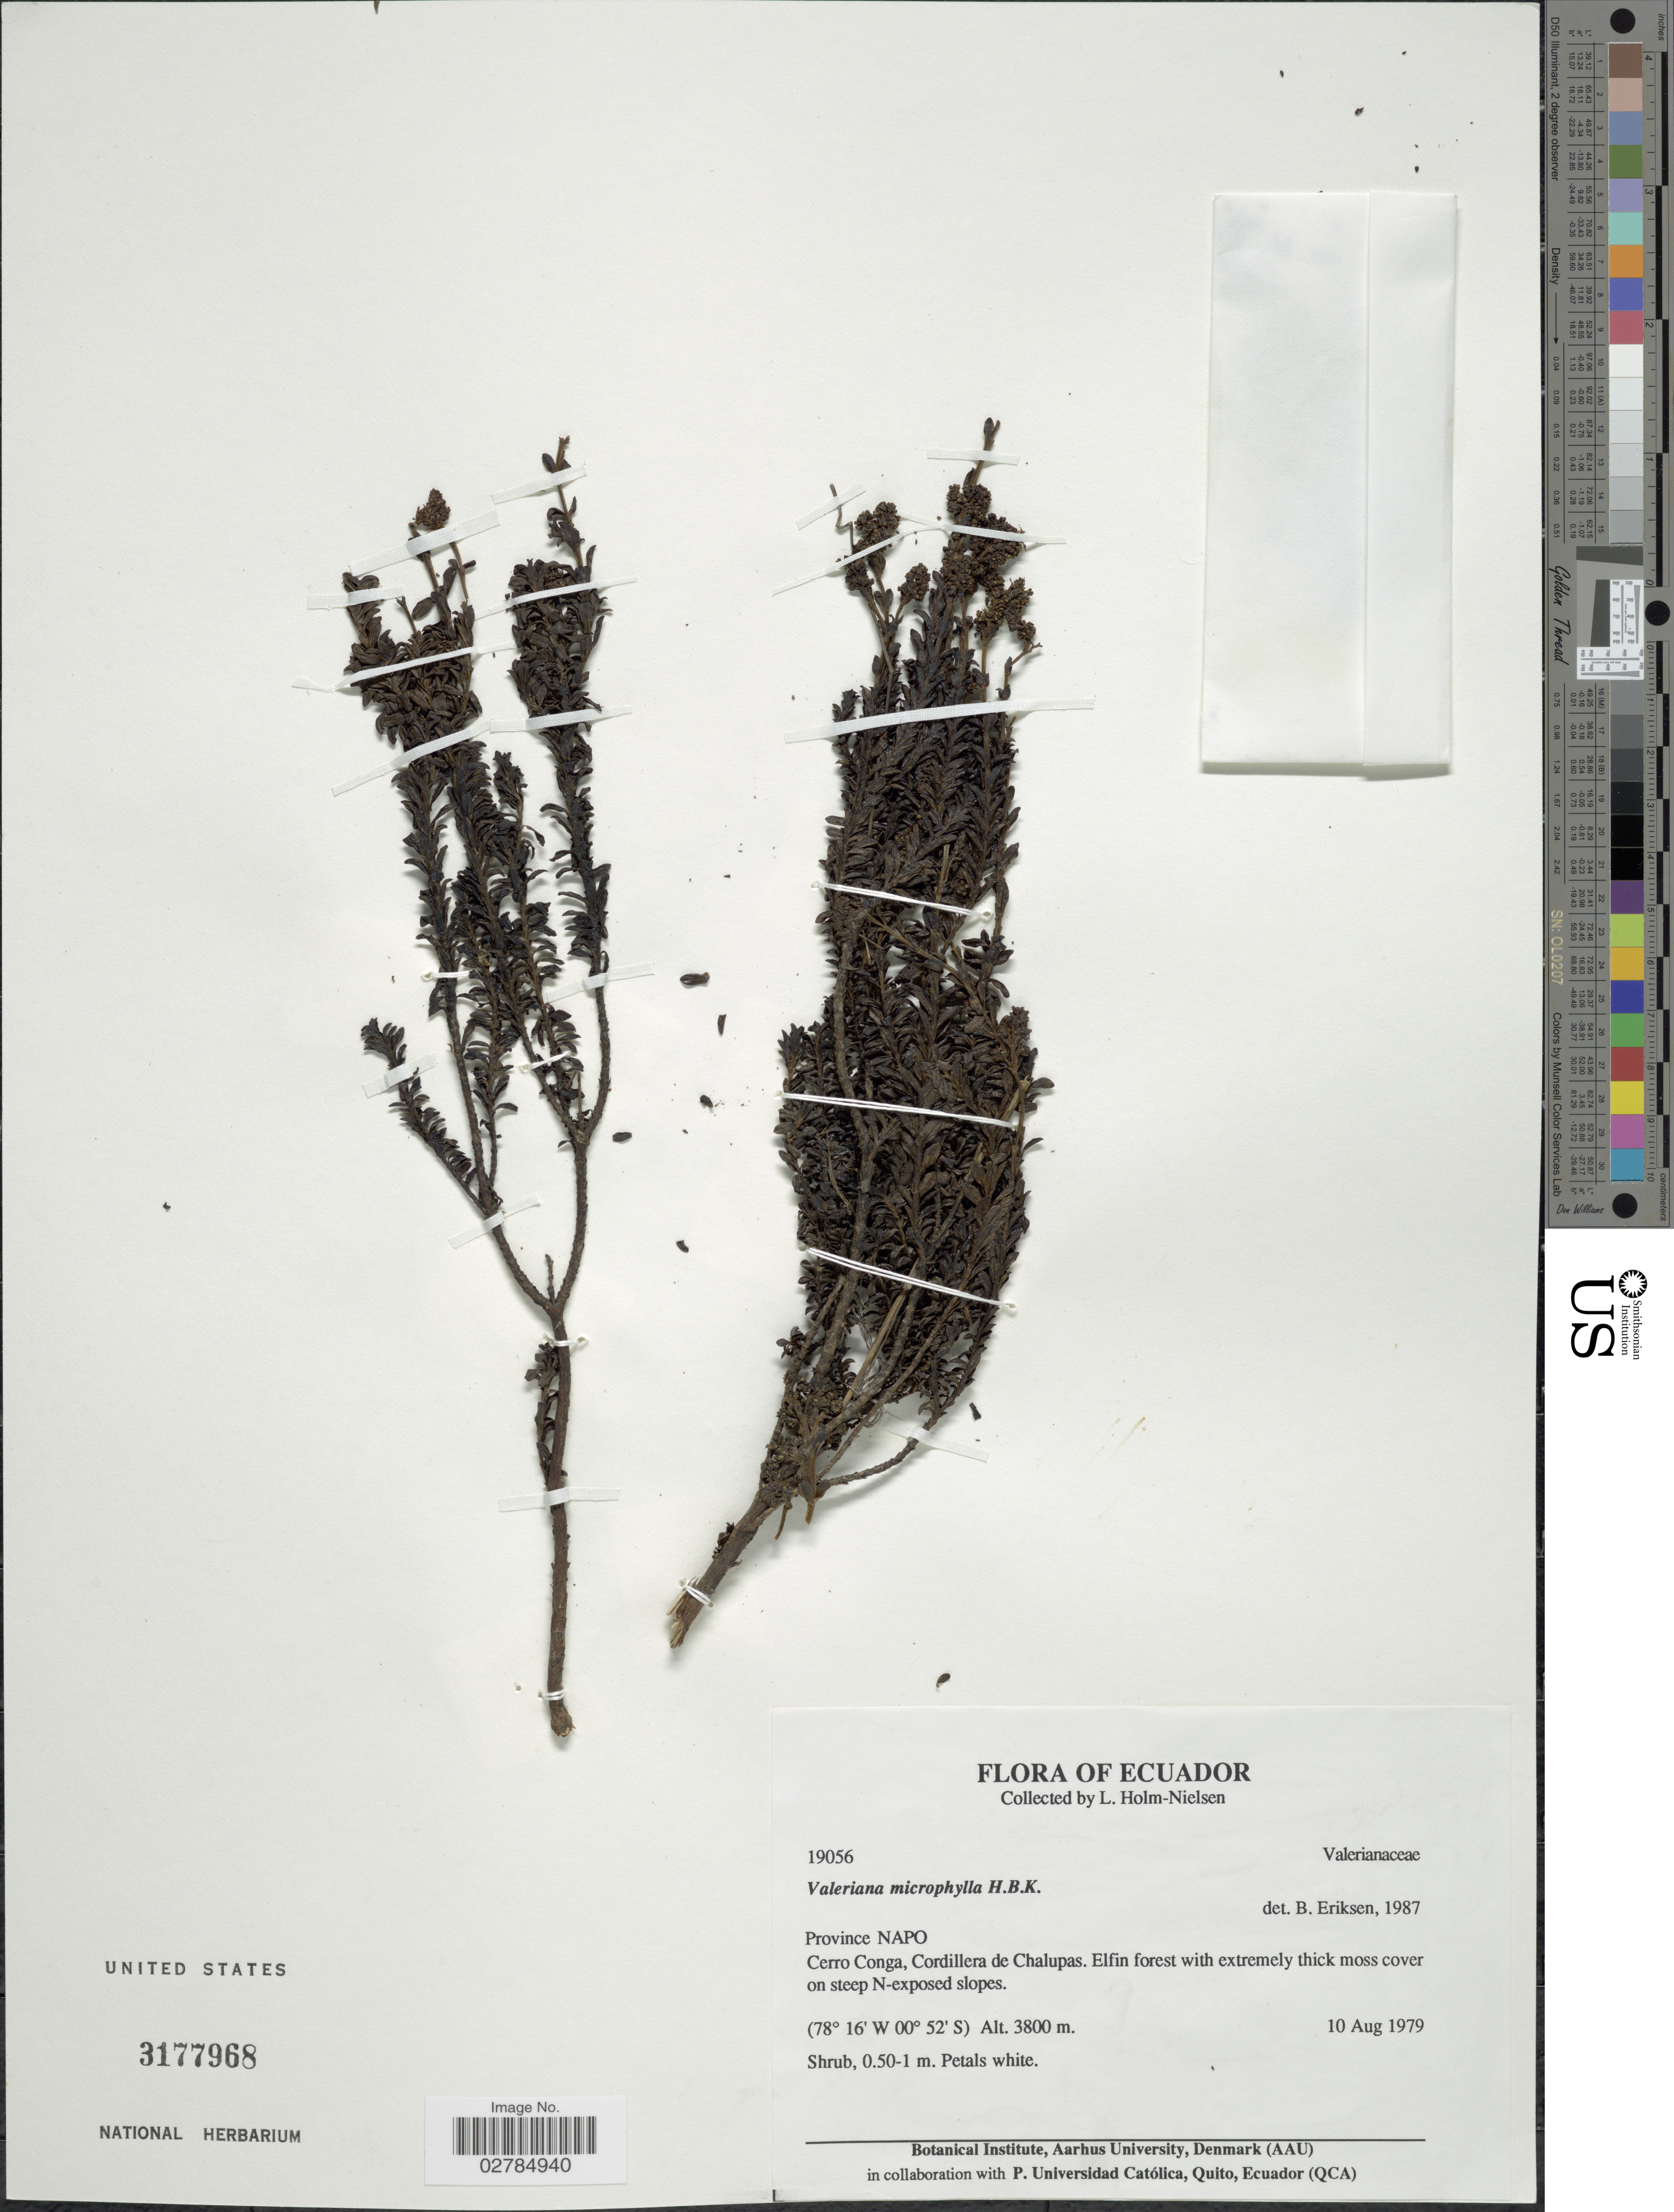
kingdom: Plantae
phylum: Tracheophyta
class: Magnoliopsida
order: Dipsacales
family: Caprifoliaceae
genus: Valeriana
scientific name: Valeriana microphylla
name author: Kunth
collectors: L. Holm-Nielsen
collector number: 19056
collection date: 1979-08-10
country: Ecuador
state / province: Napo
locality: Cerro Conga, Cordillera de Chalupas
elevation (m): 3800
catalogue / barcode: US 3177968